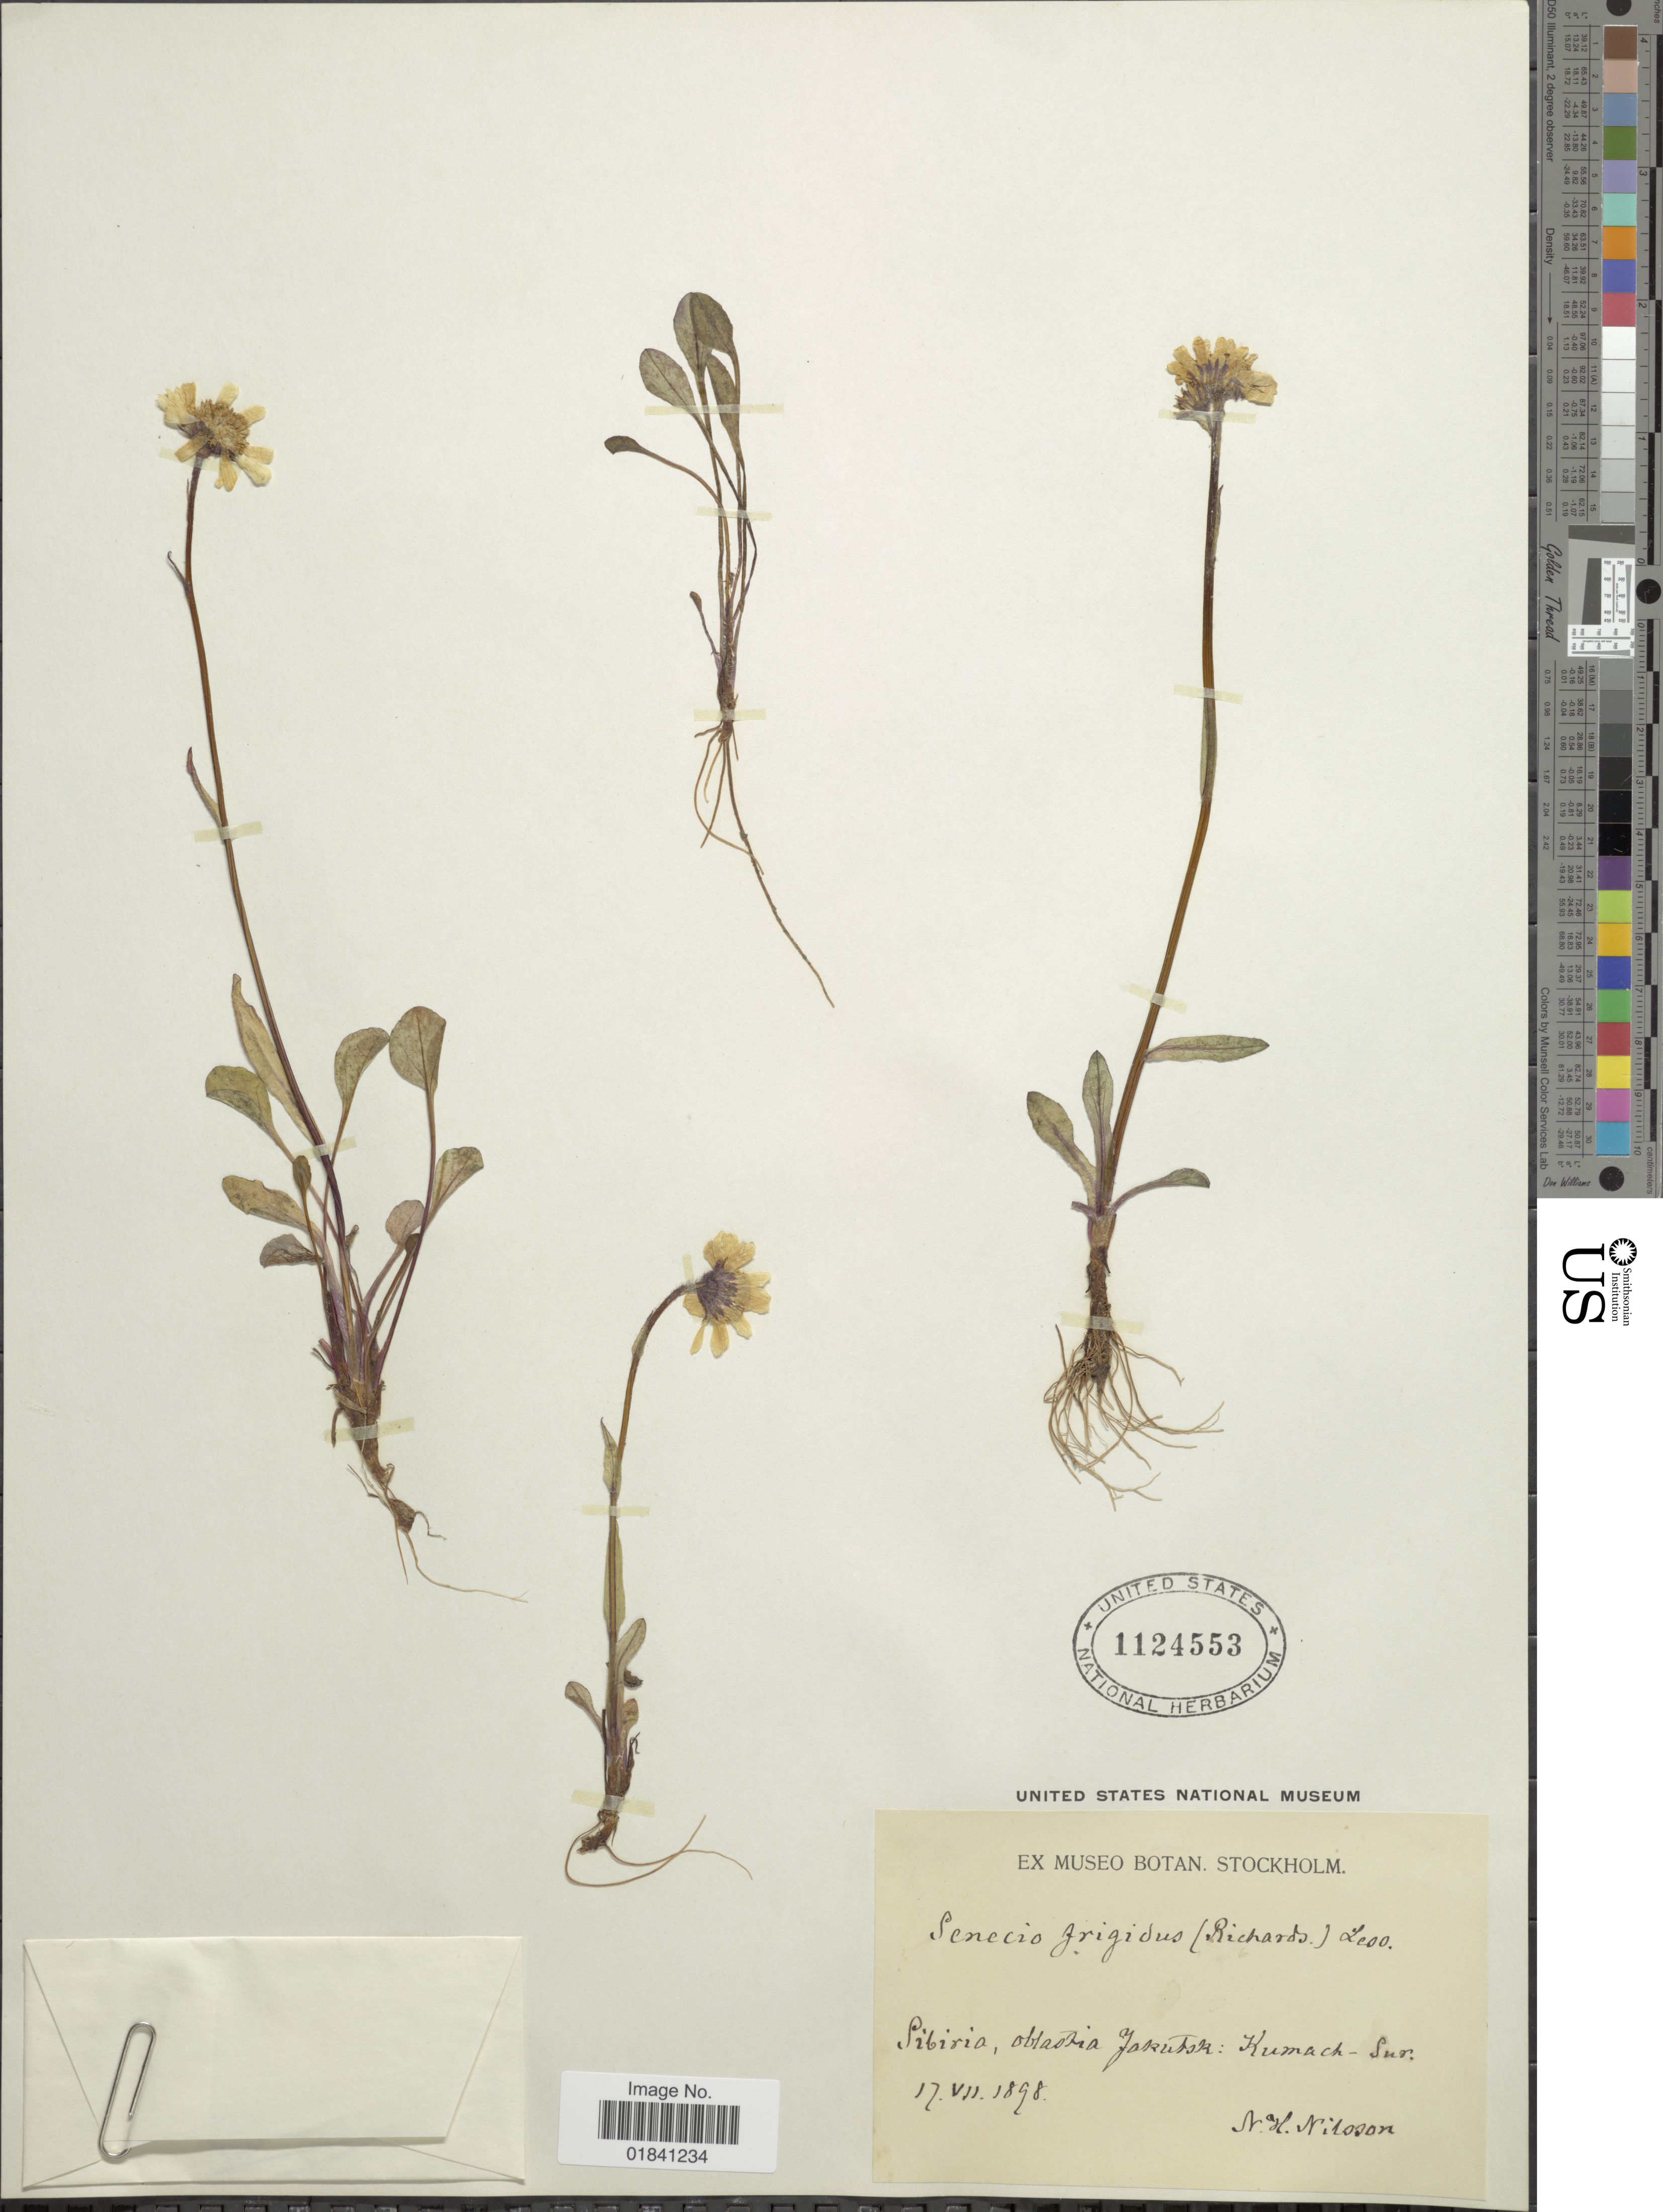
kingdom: Plantae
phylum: Tracheophyta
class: Magnoliopsida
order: Asterales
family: Asteraceae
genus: Senecio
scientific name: Senecio frigidus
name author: (Richardson) Less.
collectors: N. H. Nilsson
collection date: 1898-07-17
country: Russian Federation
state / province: Sakha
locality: Sibiria, oblast Yakutsk: Kumach-Sur.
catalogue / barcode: US 1124553